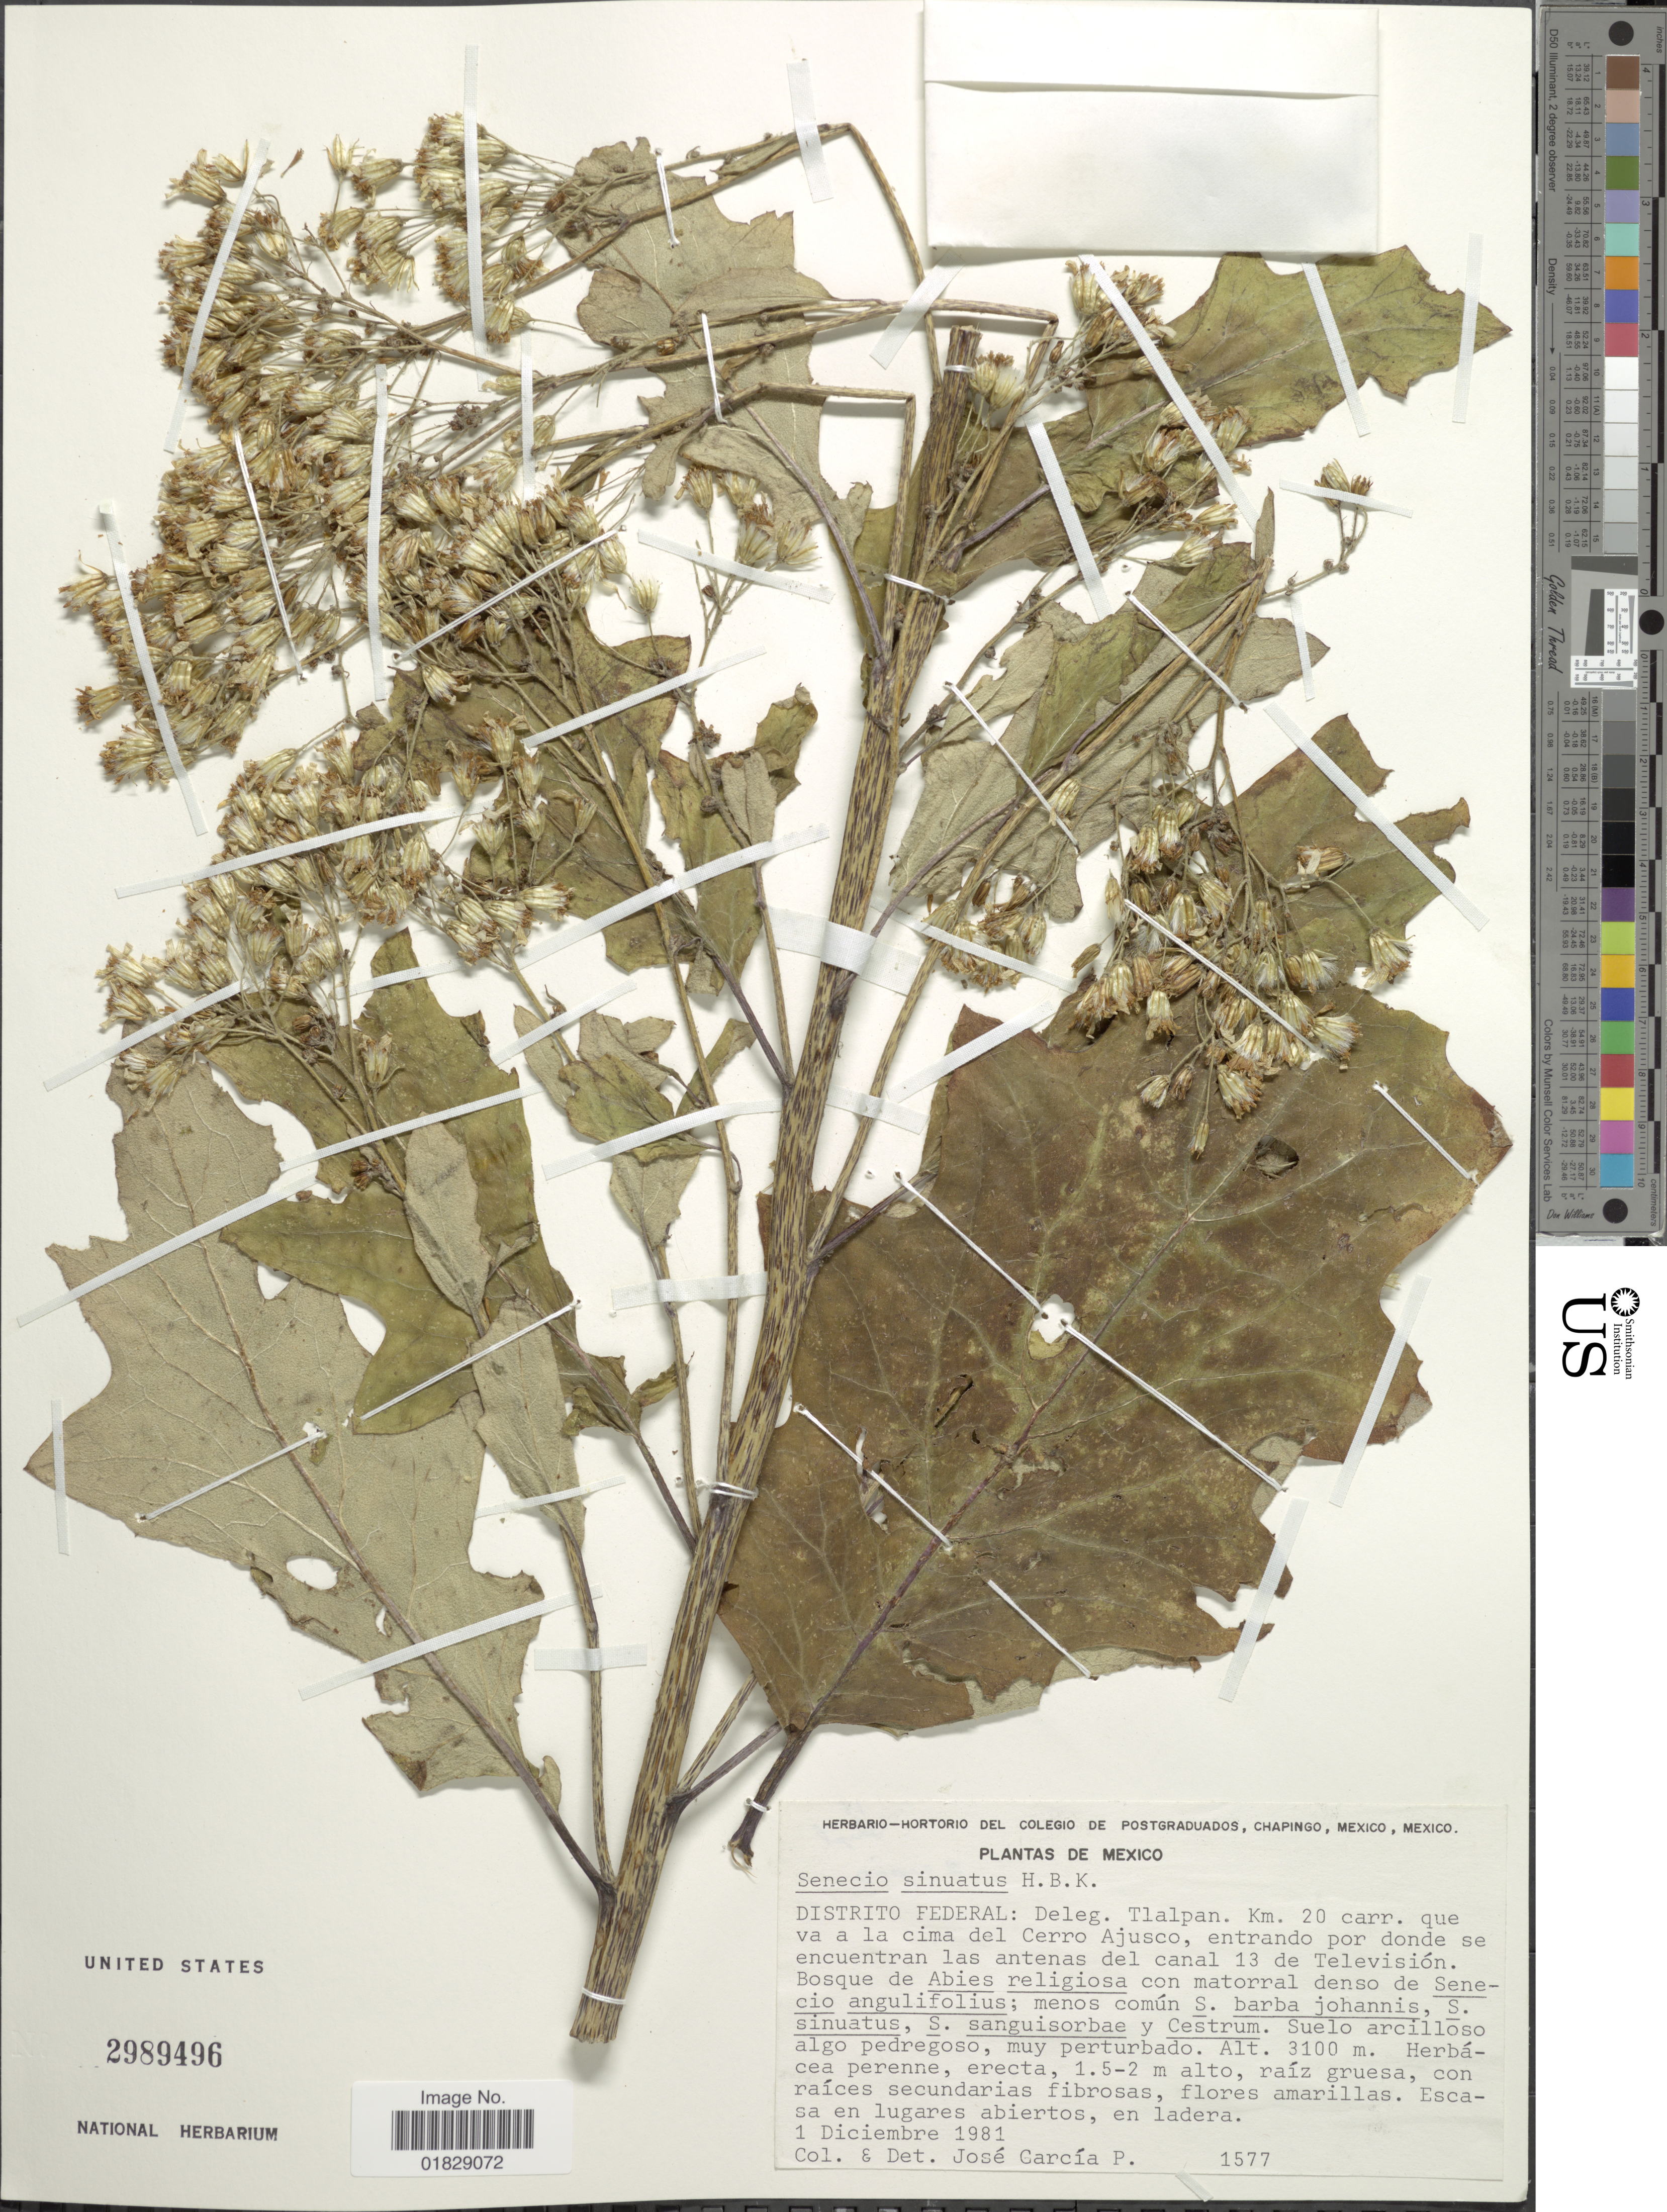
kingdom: Plantae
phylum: Tracheophyta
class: Magnoliopsida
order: Asterales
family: Asteraceae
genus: Roldana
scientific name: Roldana sinuata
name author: B.L. Turner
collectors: J. García-P.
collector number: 1577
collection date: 1981-12-01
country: Mexico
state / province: Distrito Federal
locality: Distrito Federal: Deleg. Tlalpan. Km. 20 carr. que va a la cima del Cerro Ajusco, entrando por donde se encuentran las antenas del canal 13 de Televisión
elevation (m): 3100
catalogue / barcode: US 2989496